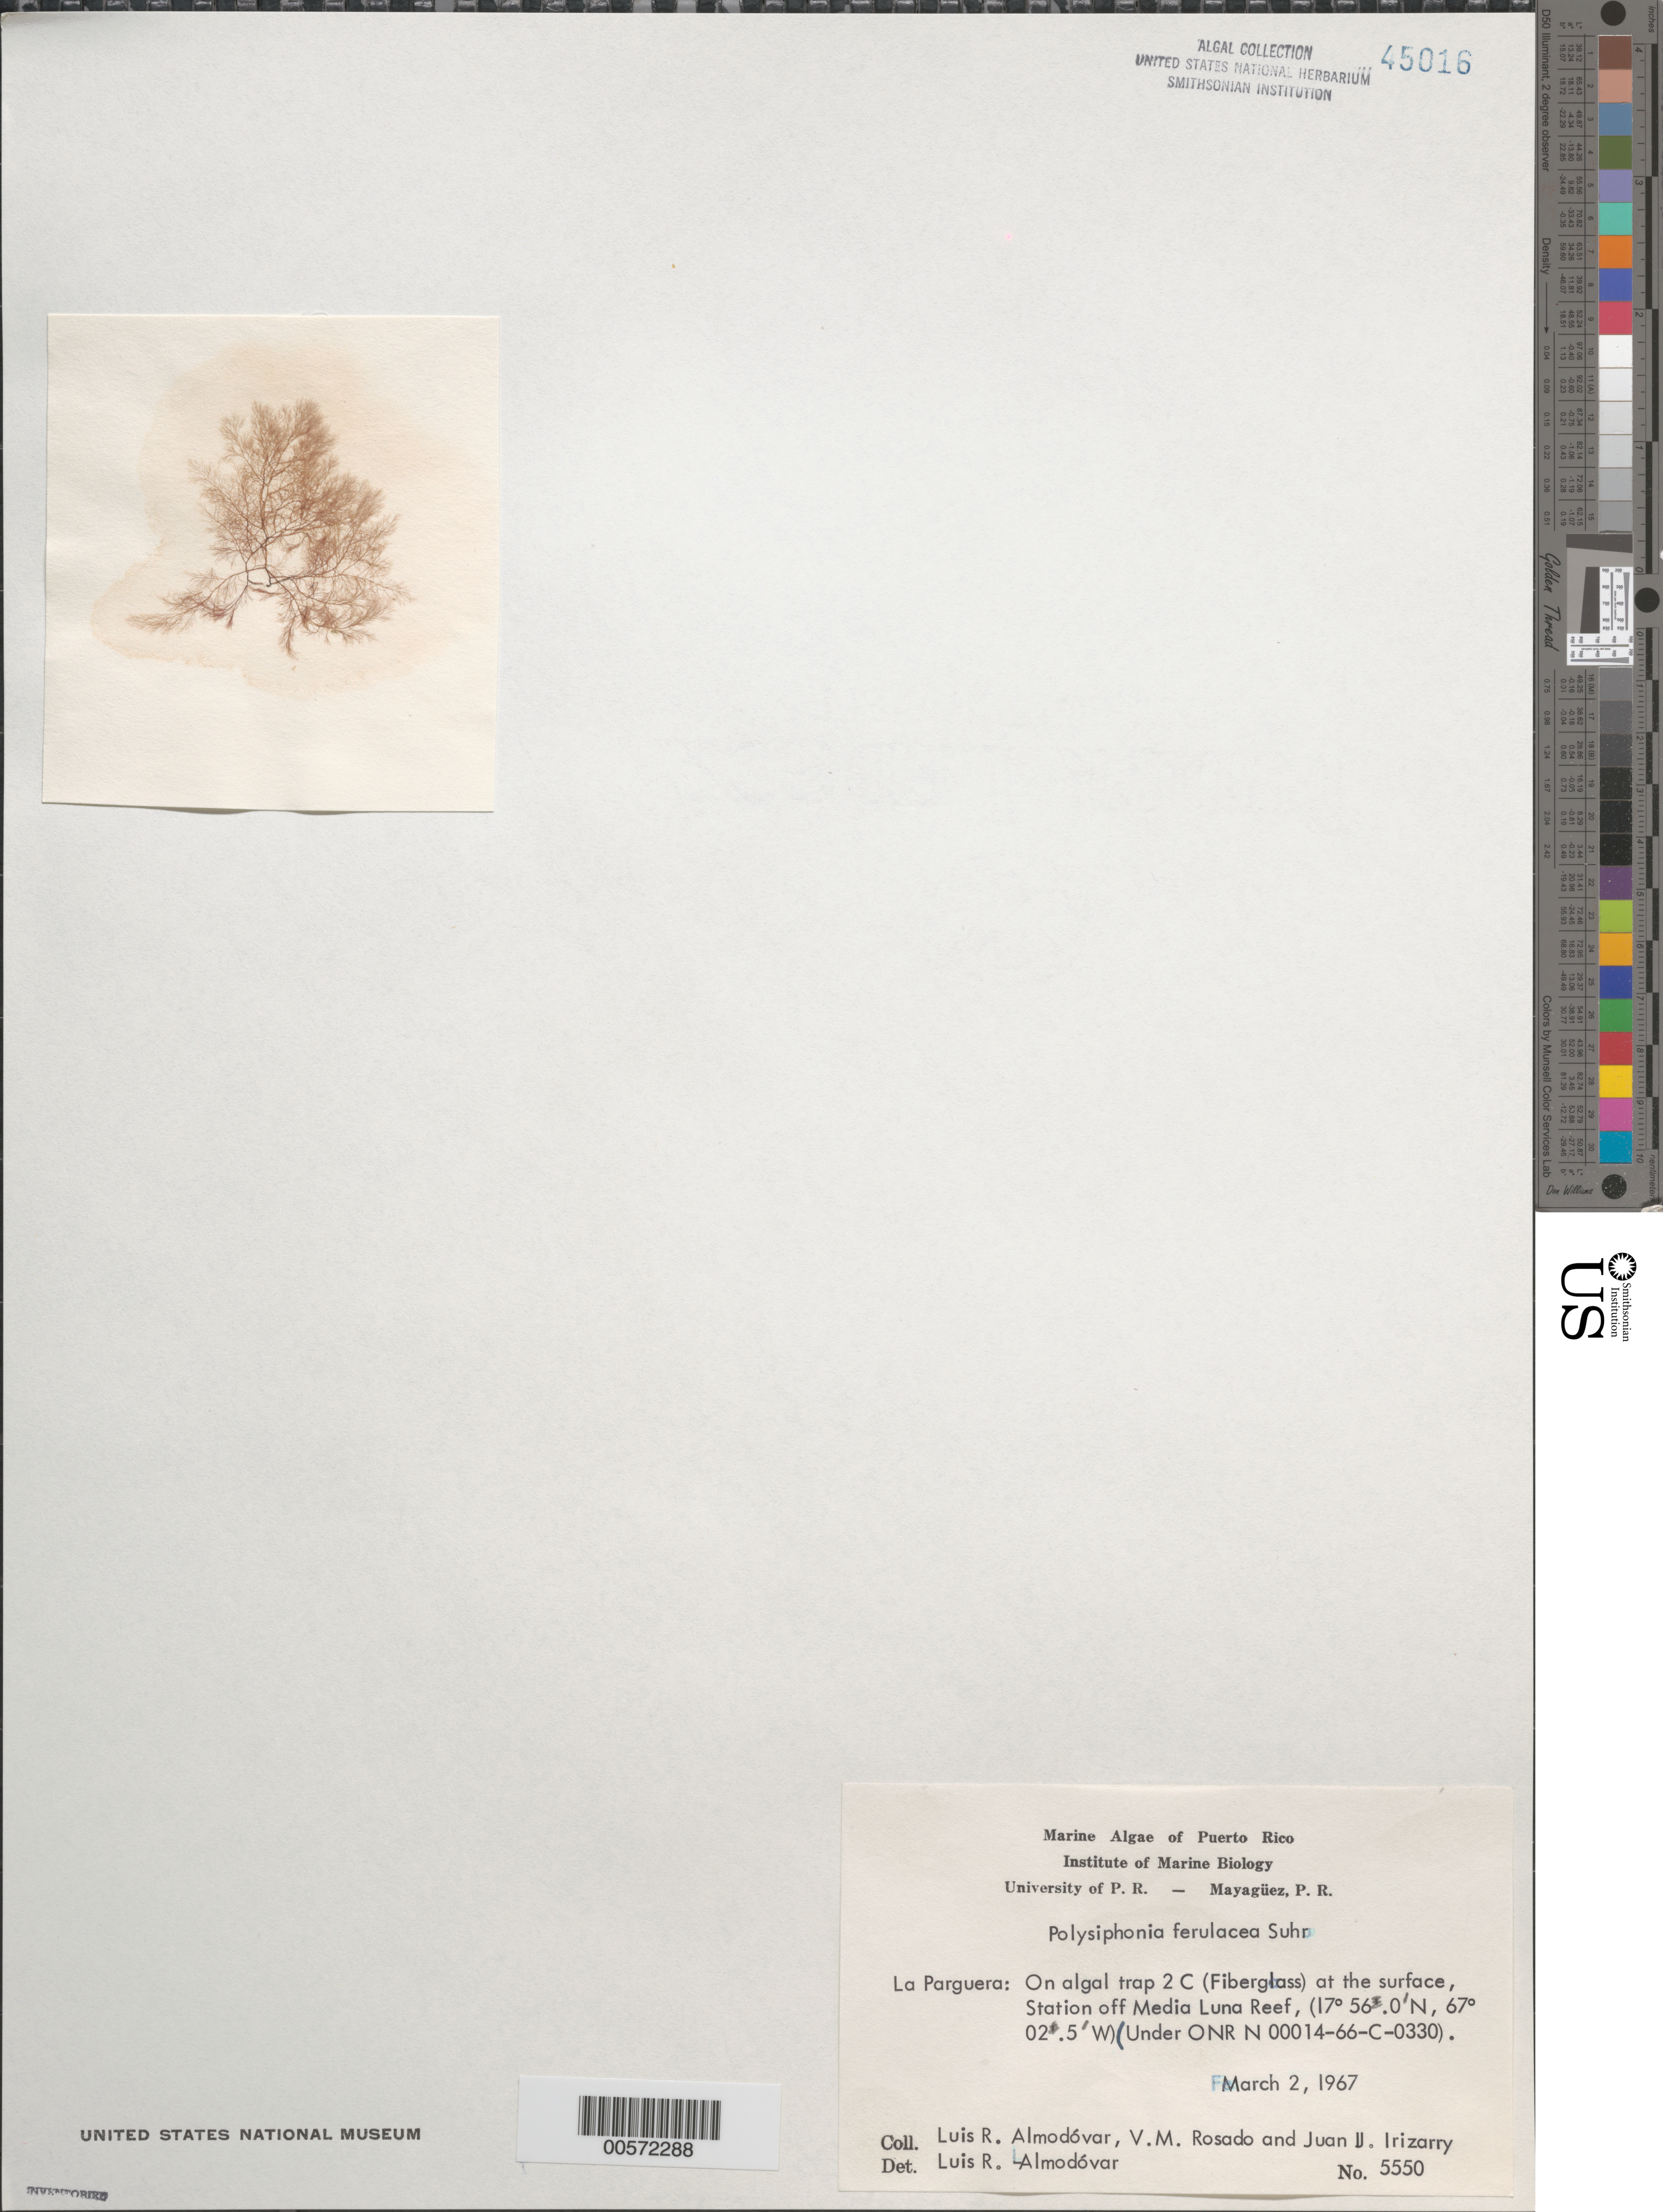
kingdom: Plantae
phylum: Rhodophyta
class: Florideophyceae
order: Ceramiales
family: Rhodomelaceae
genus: Melanothamnus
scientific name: Melanothamnus ferulaceus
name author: (Suhr ex J. Agardh) Diaz-Tapia & Maggs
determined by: Algae name updating Project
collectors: L. Almodovar, V. Rosado & J. Irizarry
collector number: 5550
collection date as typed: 02 Mar 1967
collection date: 1967-03-02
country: Puerto Rico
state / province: Lajas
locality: La Parguera, off Media Luna Reef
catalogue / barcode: US 45016